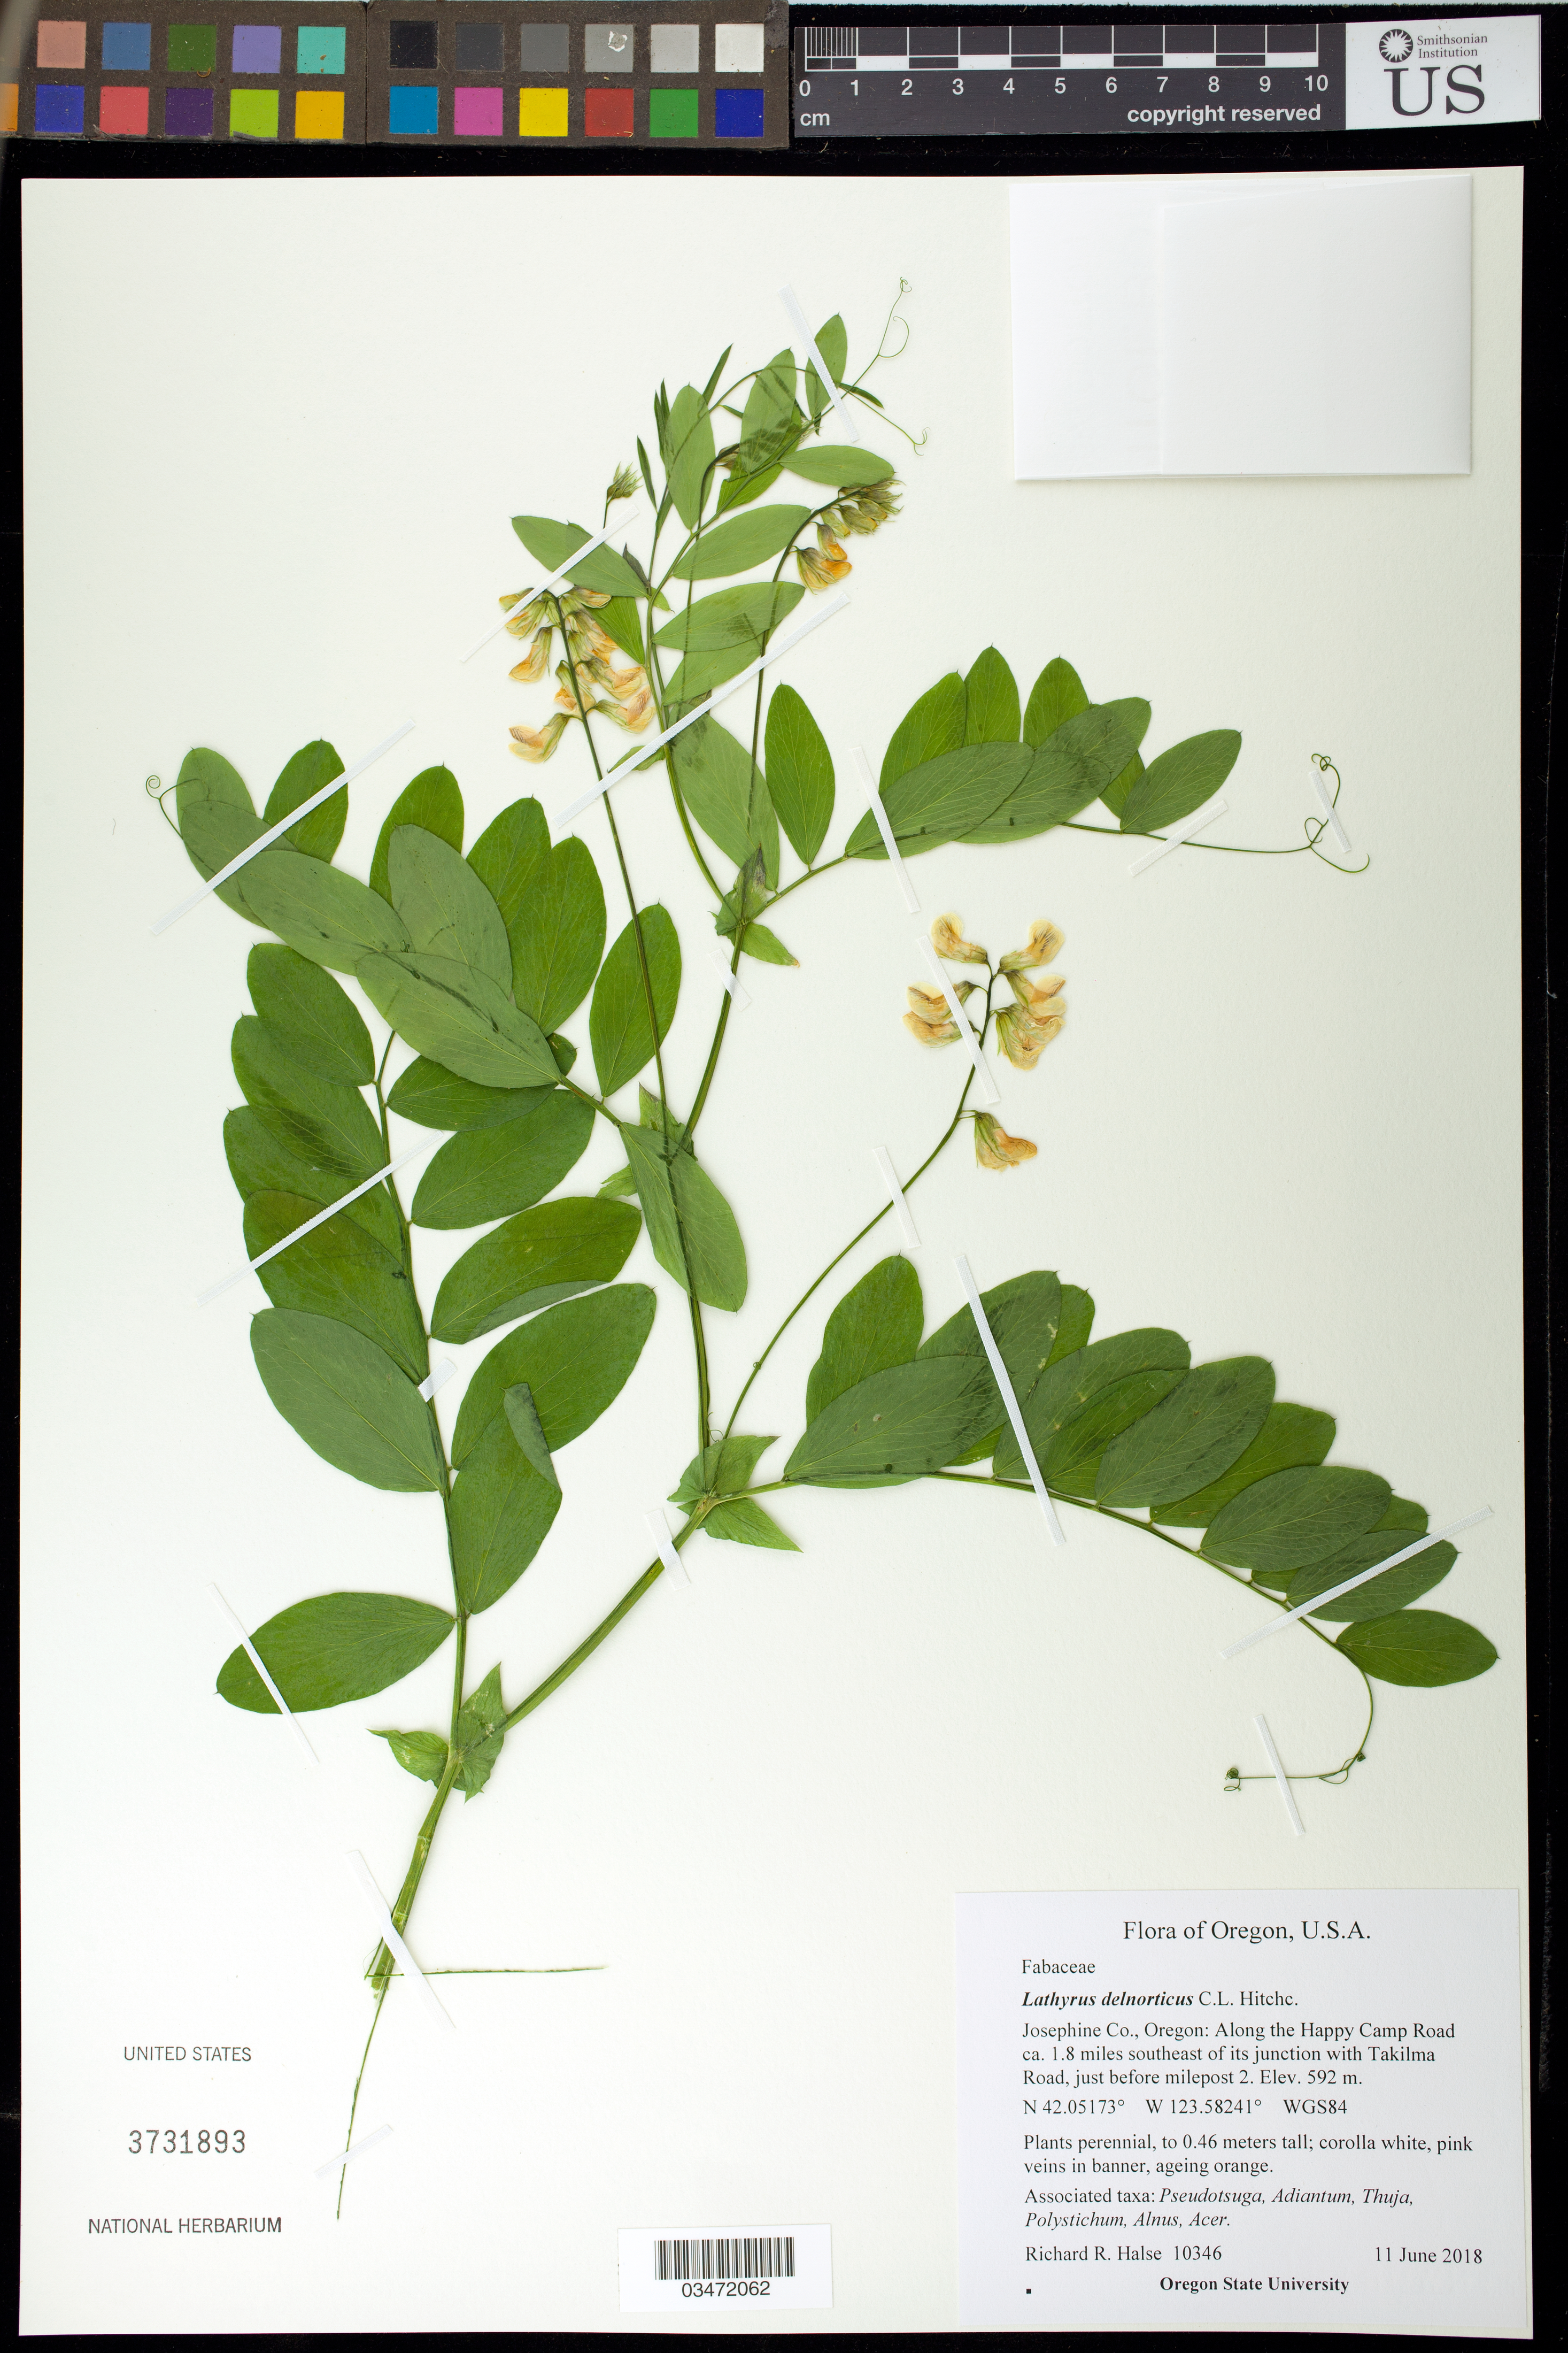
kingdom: Plantae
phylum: Tracheophyta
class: Magnoliopsida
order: Fabales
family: Fabaceae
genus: Lathyrus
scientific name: Lathyrus delnorticus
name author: C.L. Hitchc.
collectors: R. Halse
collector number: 10346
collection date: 2018-06-11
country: United States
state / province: Oregon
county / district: Josephine County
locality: Happy Camp Road, ca. 1.8 miles SE of its junction with Takilma Road, just before milepost 2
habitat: Associated taxa: Pseudotsuga, Adiantum, Thuja, Polystichum, Alnus, Acer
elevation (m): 592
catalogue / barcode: US 3731893